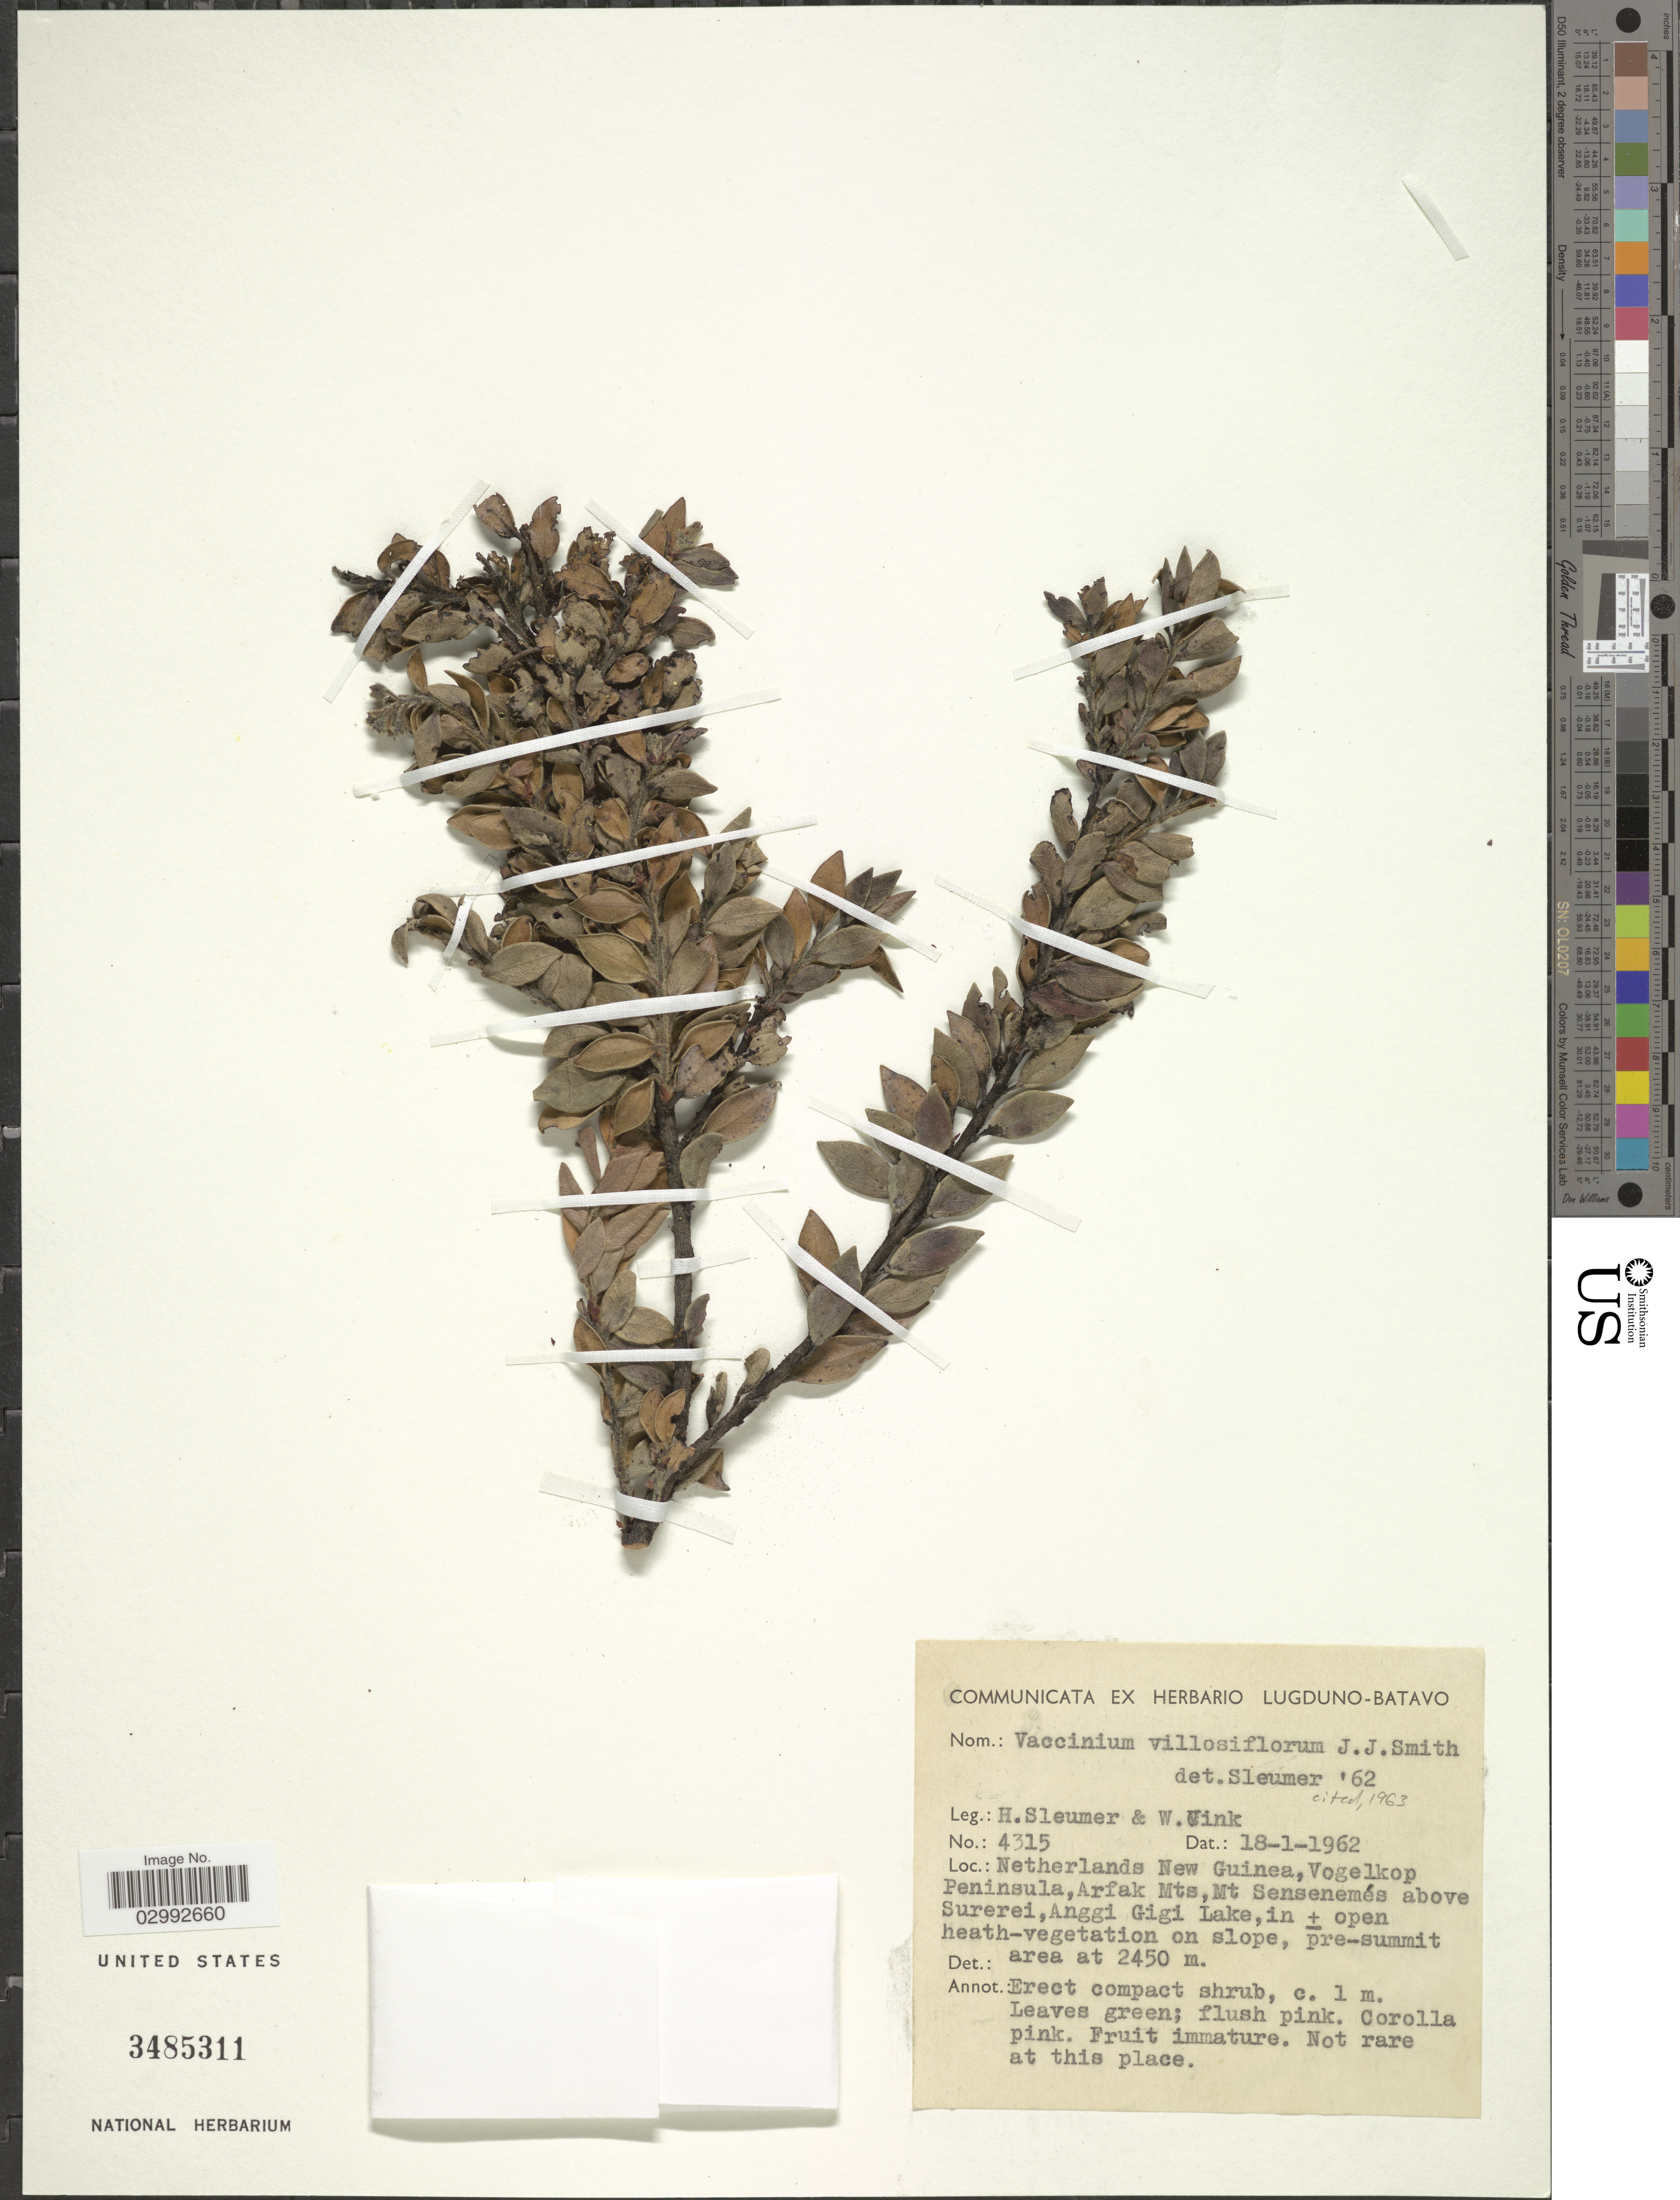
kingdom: Plantae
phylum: Tracheophyta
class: Magnoliopsida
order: Ericales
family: Ericaceae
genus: Vaccinium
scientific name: Vaccinium villosiflorum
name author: J.J. Sm.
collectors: H. O. Sleumer & W. Vink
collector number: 4315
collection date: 1962-01-18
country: Indonesia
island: New Guinea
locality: Netherlands New Guinea, Vogelkop Peninsula, Arfak Mts, Mt Sensenemés above Surerei, Anggi Gigi Lake.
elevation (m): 2450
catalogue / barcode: US 3485311